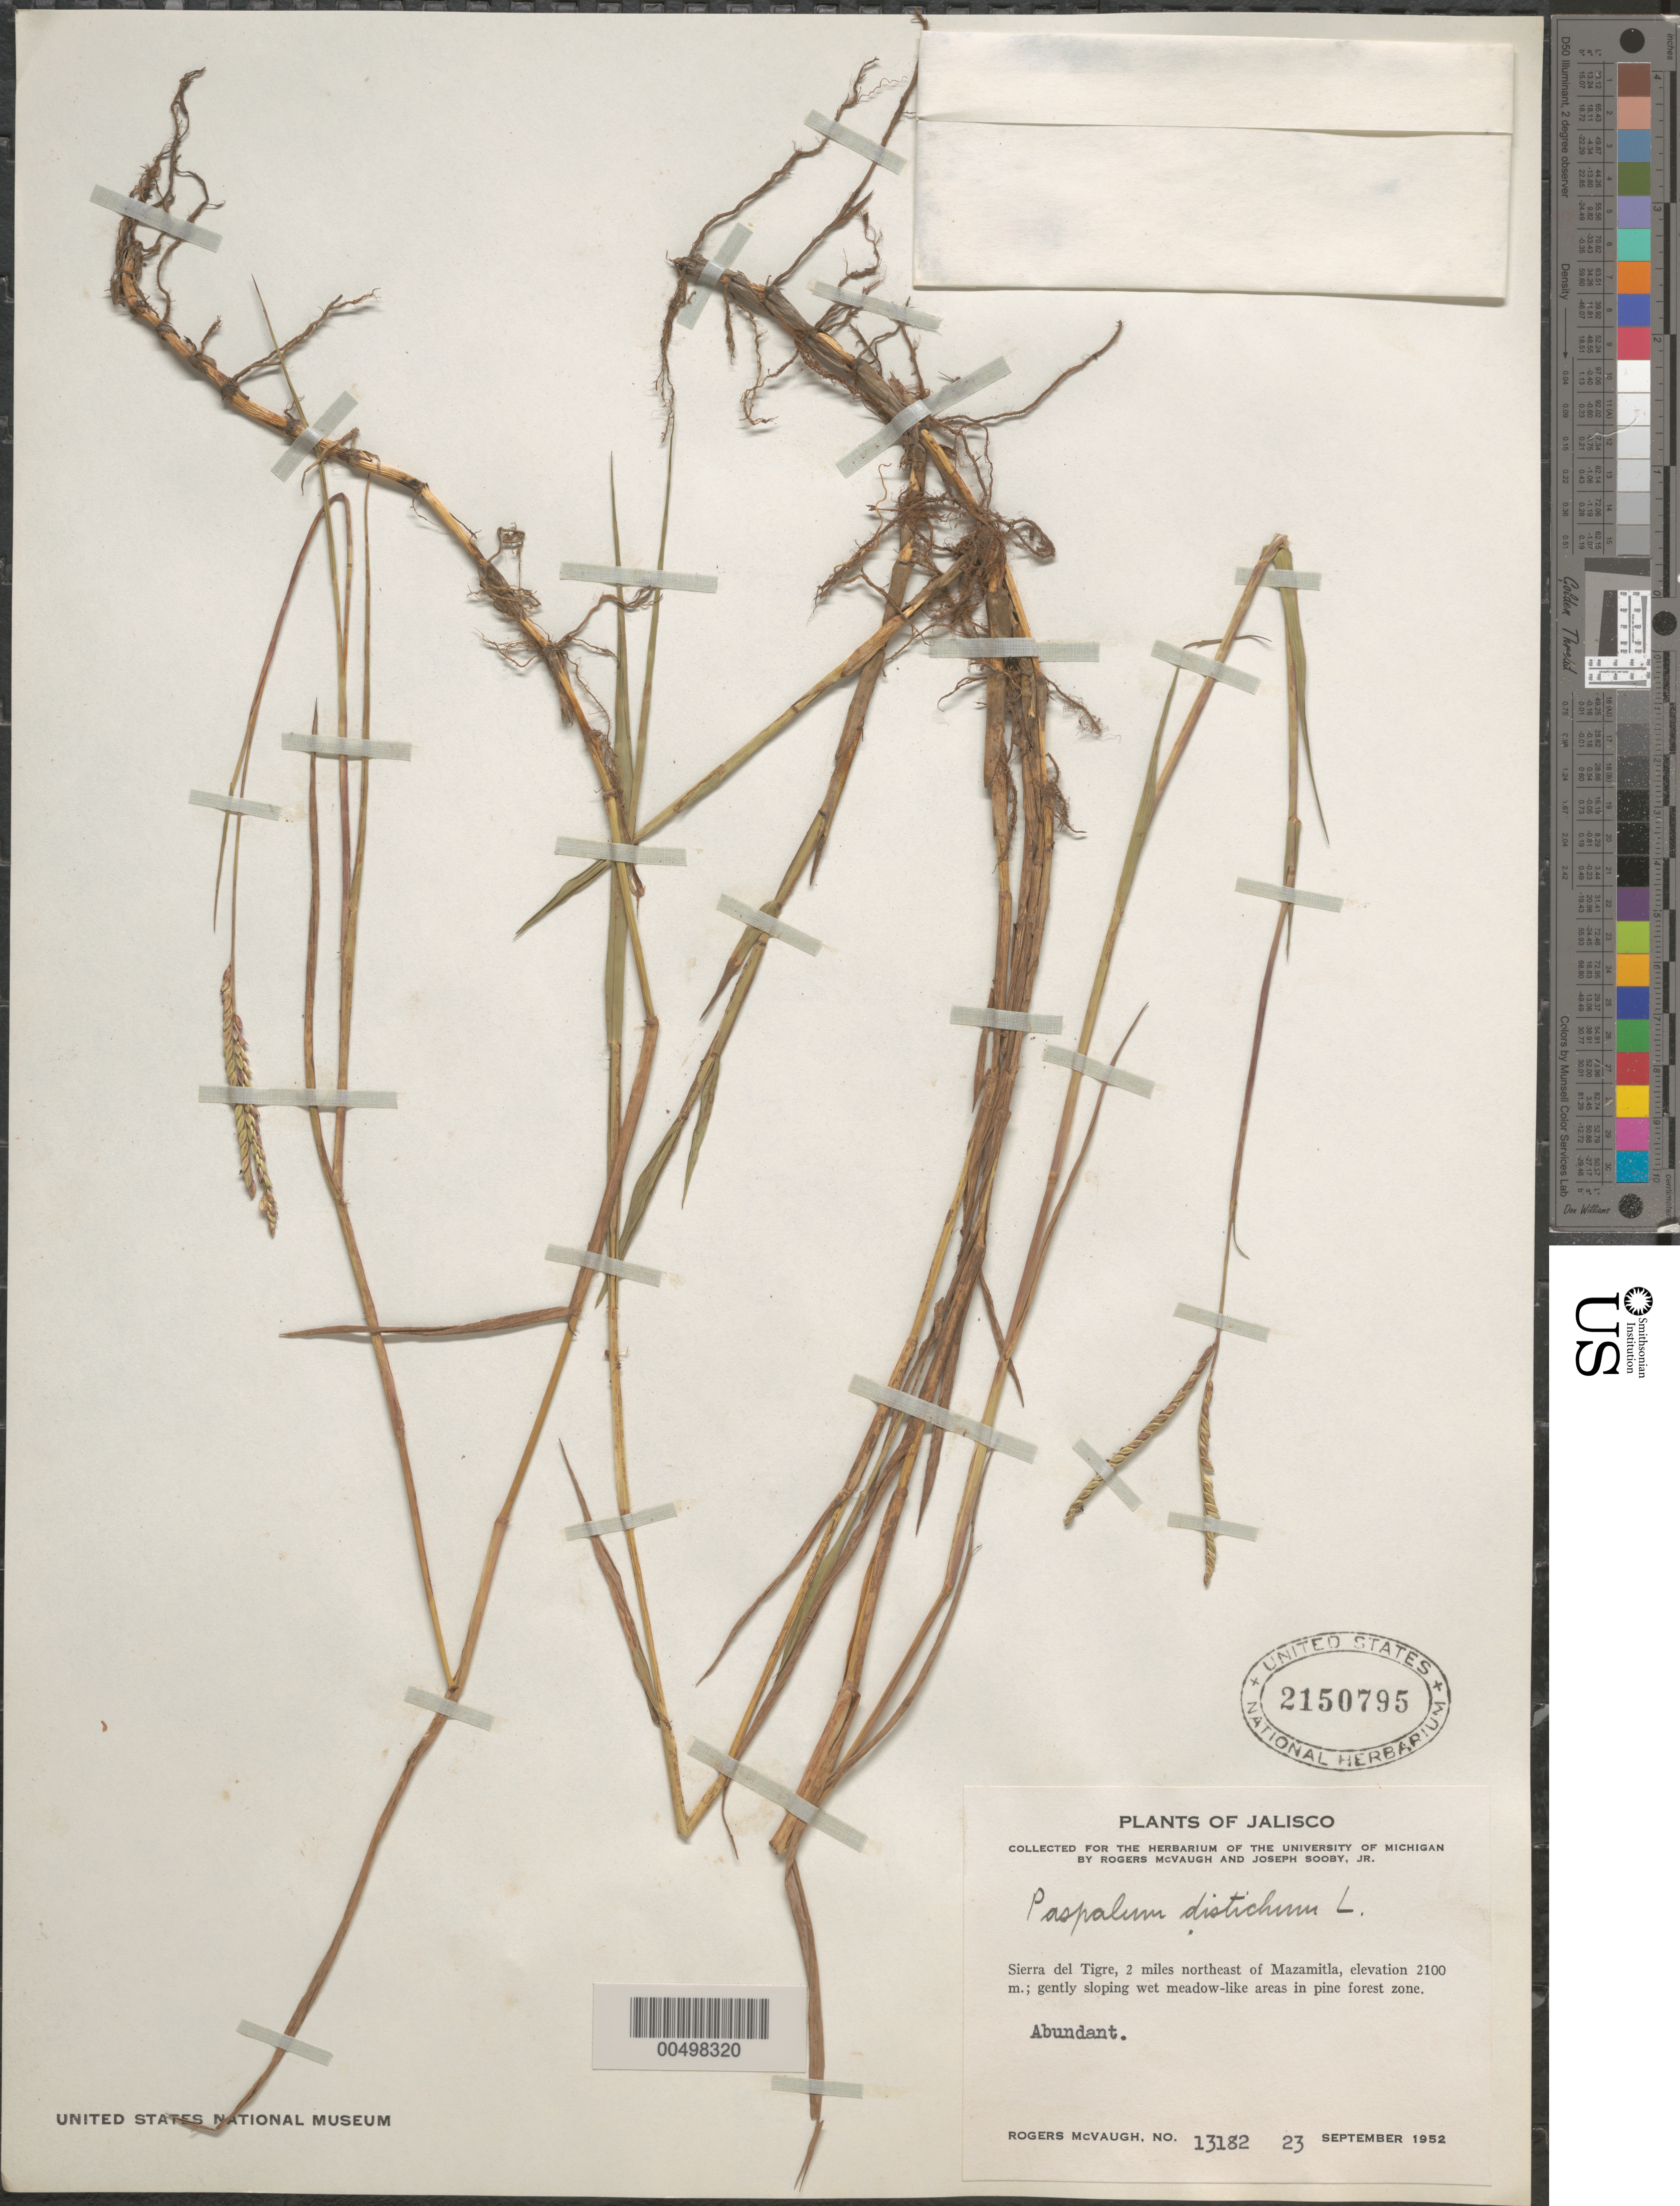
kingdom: Plantae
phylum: Tracheophyta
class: Liliopsida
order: Poales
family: Poaceae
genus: Paspalum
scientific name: Paspalum paspaloides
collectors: R. McVaugh & J. Sooby Jr.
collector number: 13182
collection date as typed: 23 Sep 1952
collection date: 1952-09-23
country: Mexico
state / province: Jalisco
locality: Sierra del Tigre, 2 mi NE of Mazamitla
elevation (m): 2100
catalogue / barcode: US 2150795